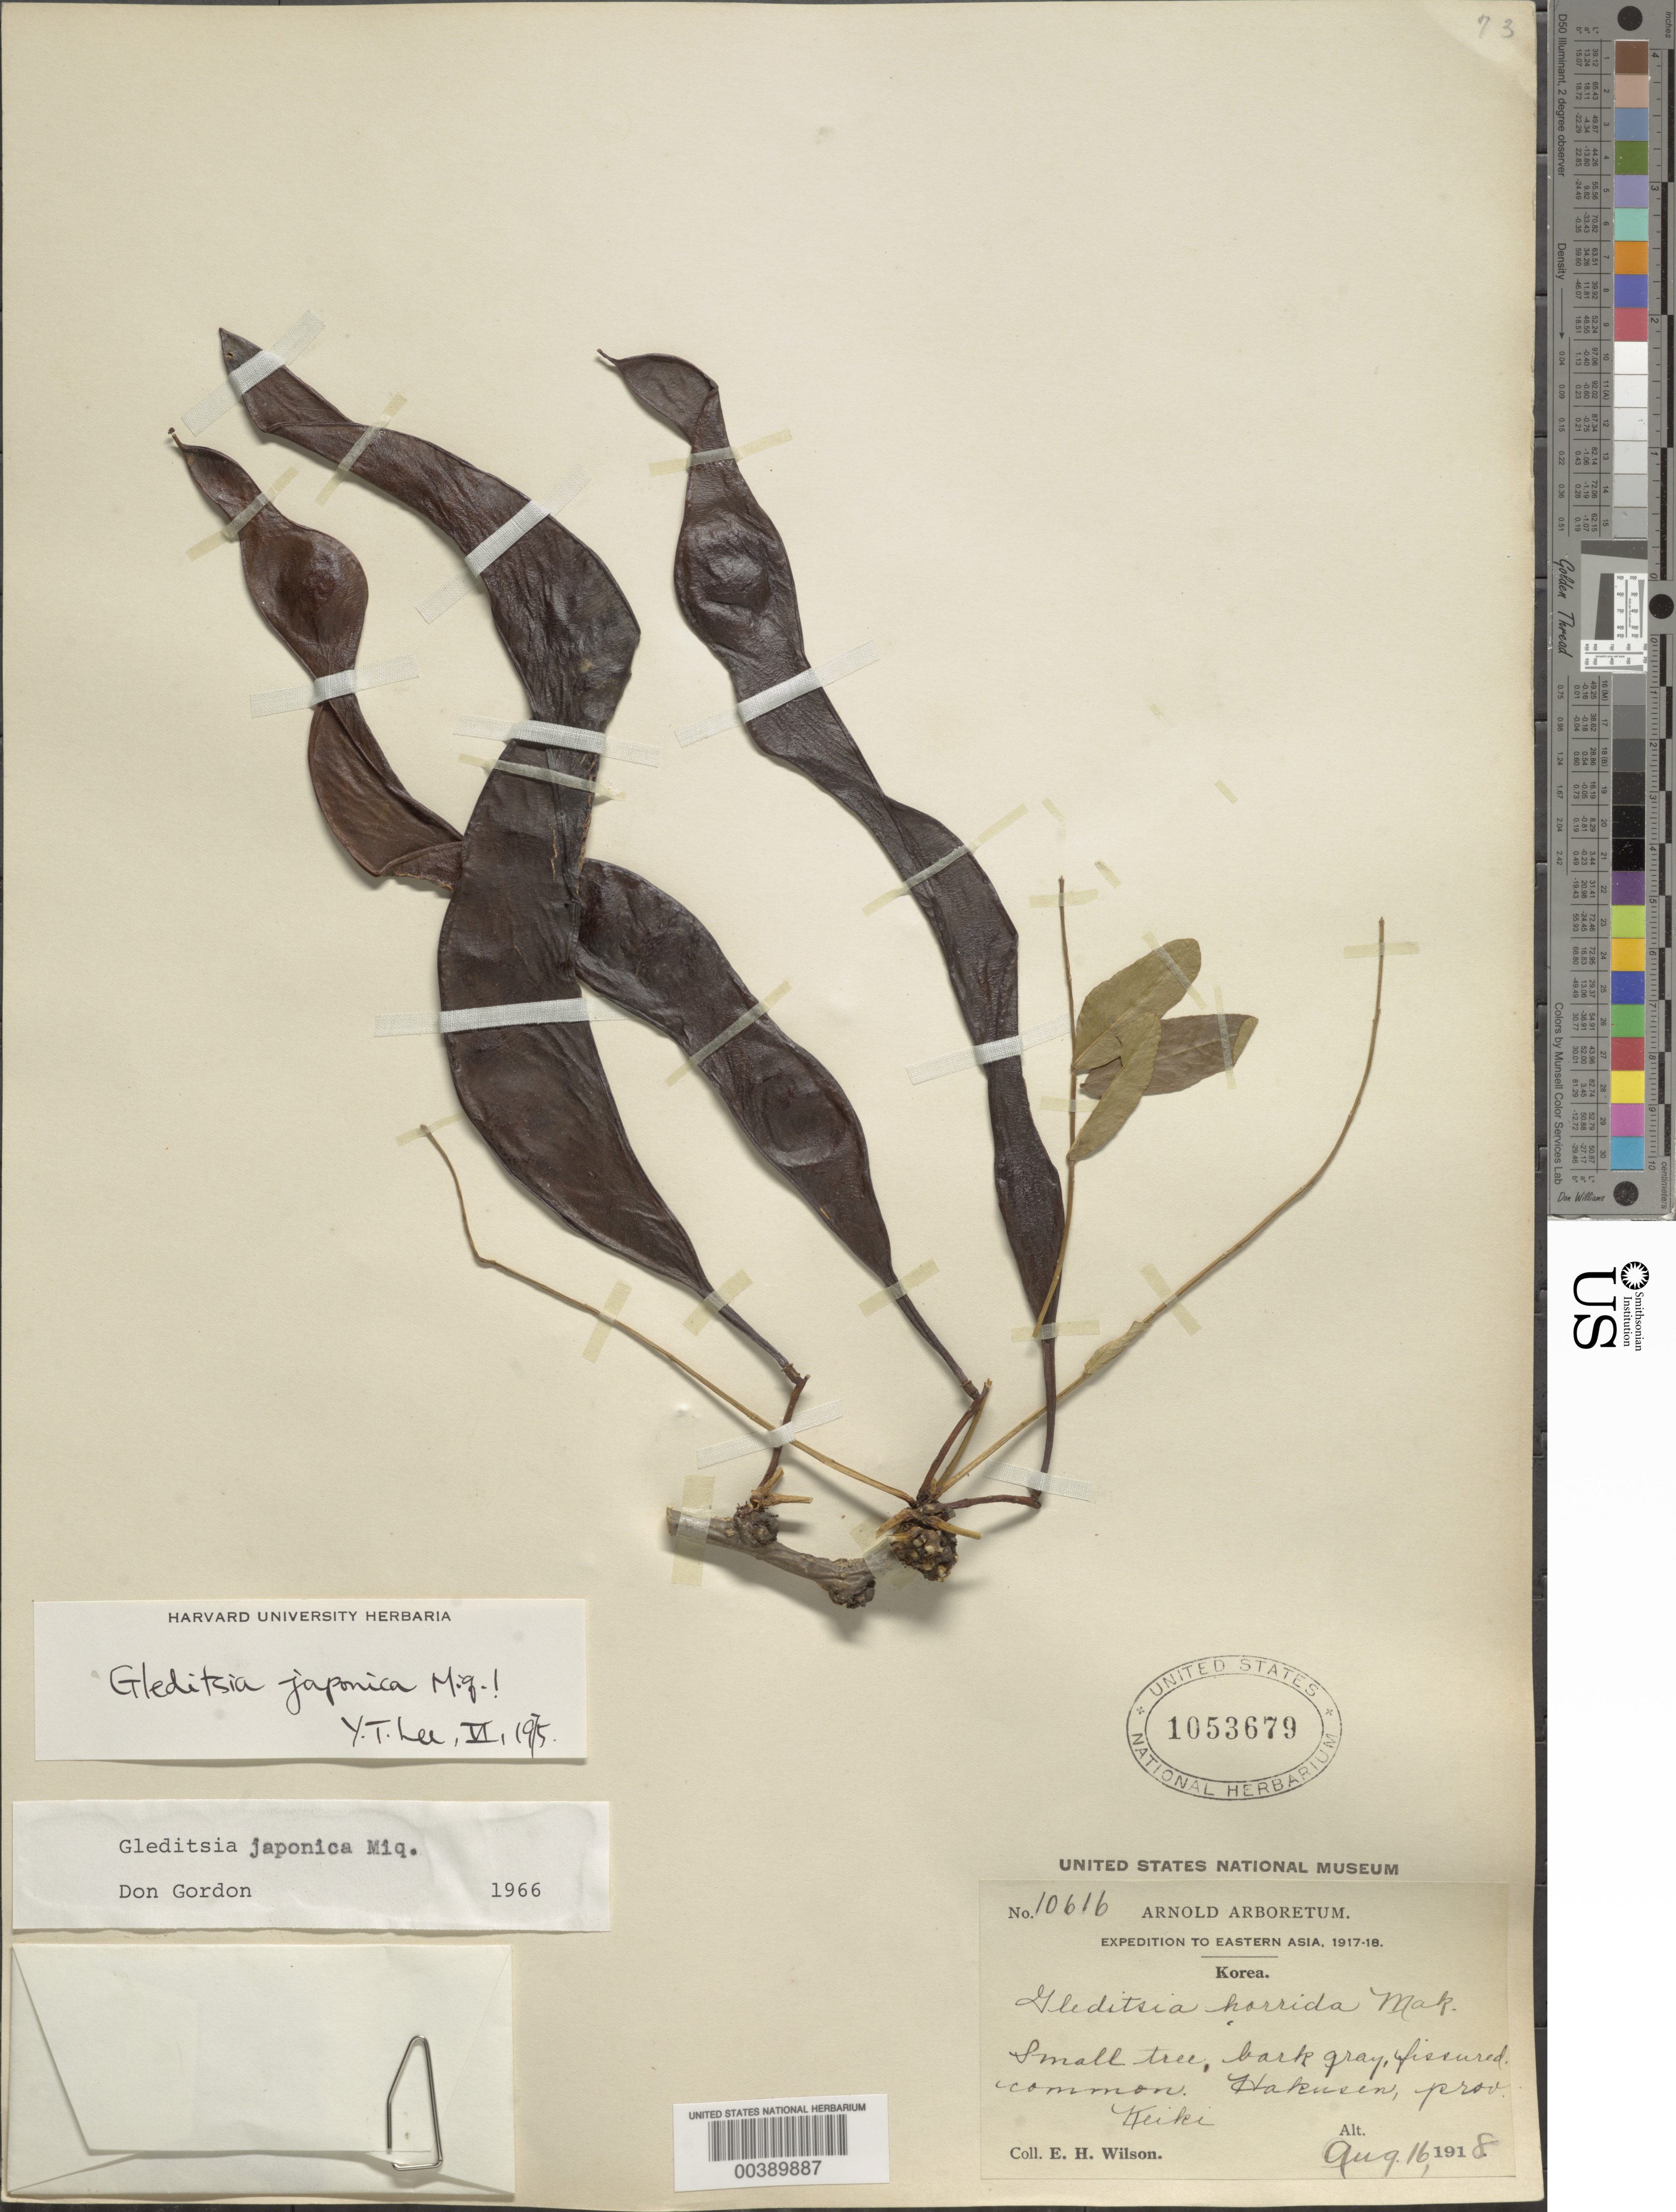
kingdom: Plantae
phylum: Tracheophyta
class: Magnoliopsida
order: Fabales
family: Fabaceae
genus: Gleditsia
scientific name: Gleditsia japonica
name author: Miq.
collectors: E. H. Wilson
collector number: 10616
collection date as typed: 16 Aug 1918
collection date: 1918-08-16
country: South Korea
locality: Hakusen, Prov. Keiki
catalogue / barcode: US 1053679